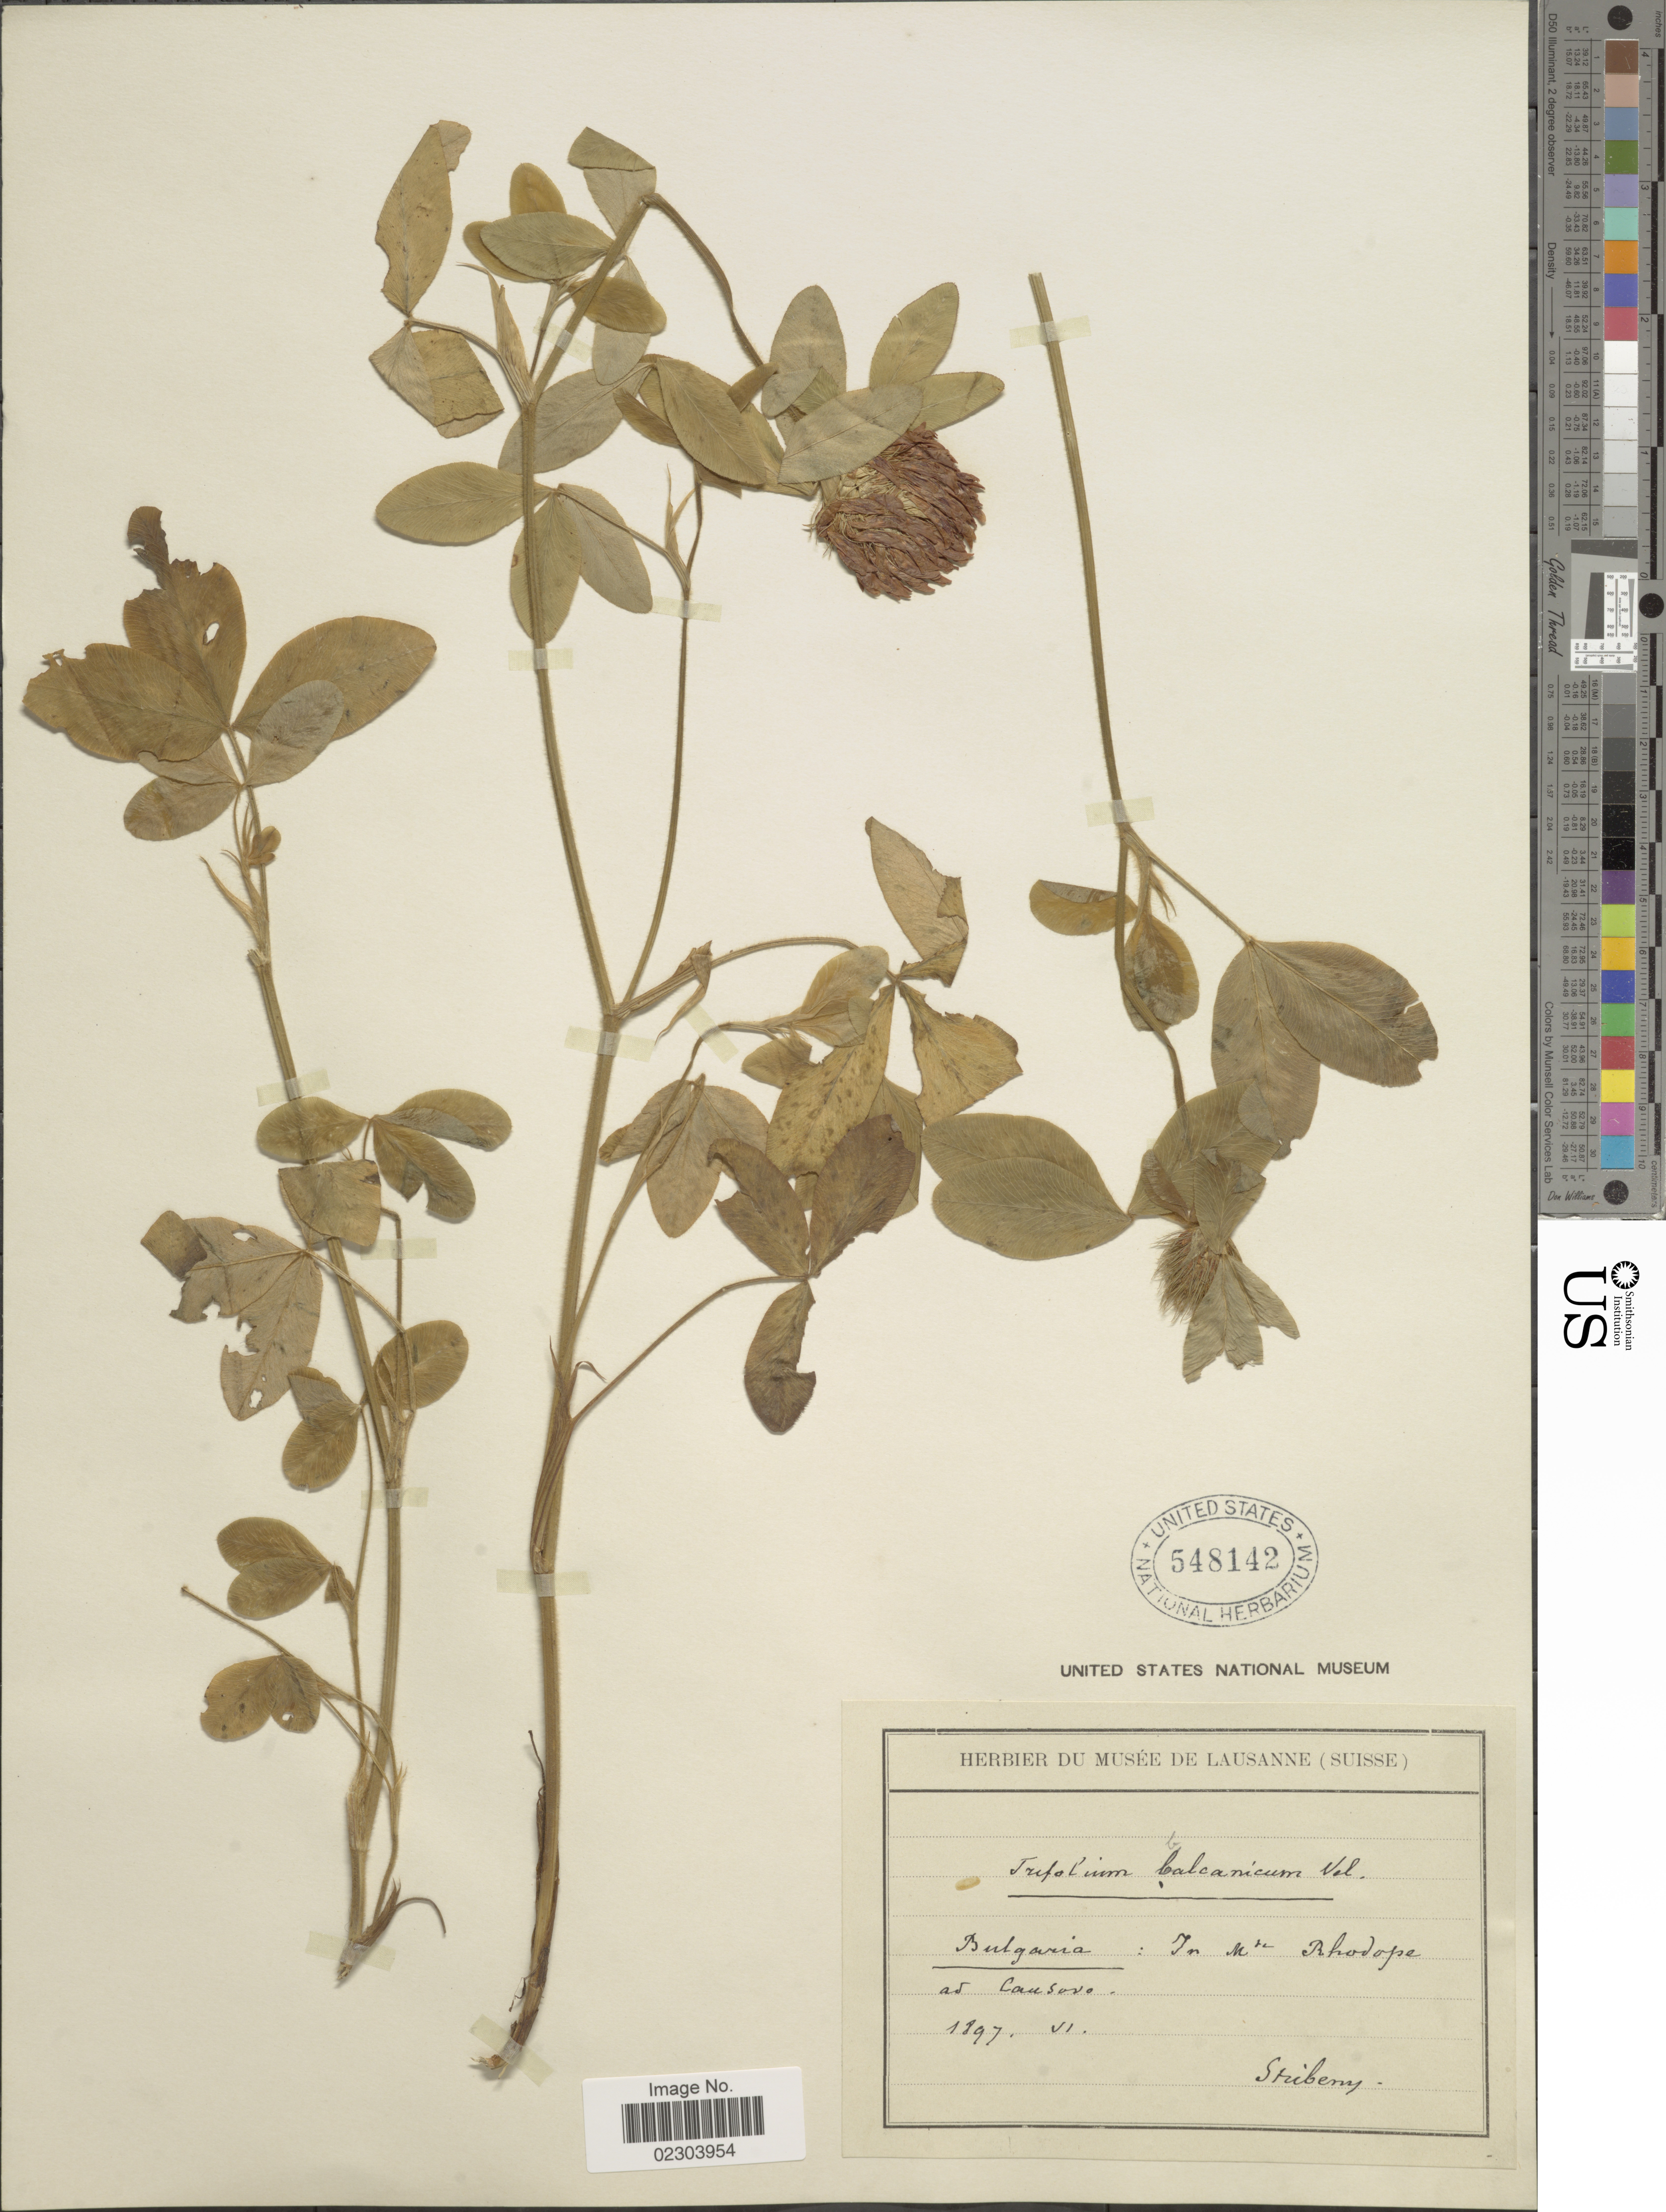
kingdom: Plantae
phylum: Tracheophyta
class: Magnoliopsida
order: Fabales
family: Fabaceae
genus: Trifolium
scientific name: Trifolium balcanicum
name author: Velen.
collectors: V. Stribrny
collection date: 1897-06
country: Bulgaria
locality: In mte Rhodope ad Cansova [interpreted]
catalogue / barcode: US 548142